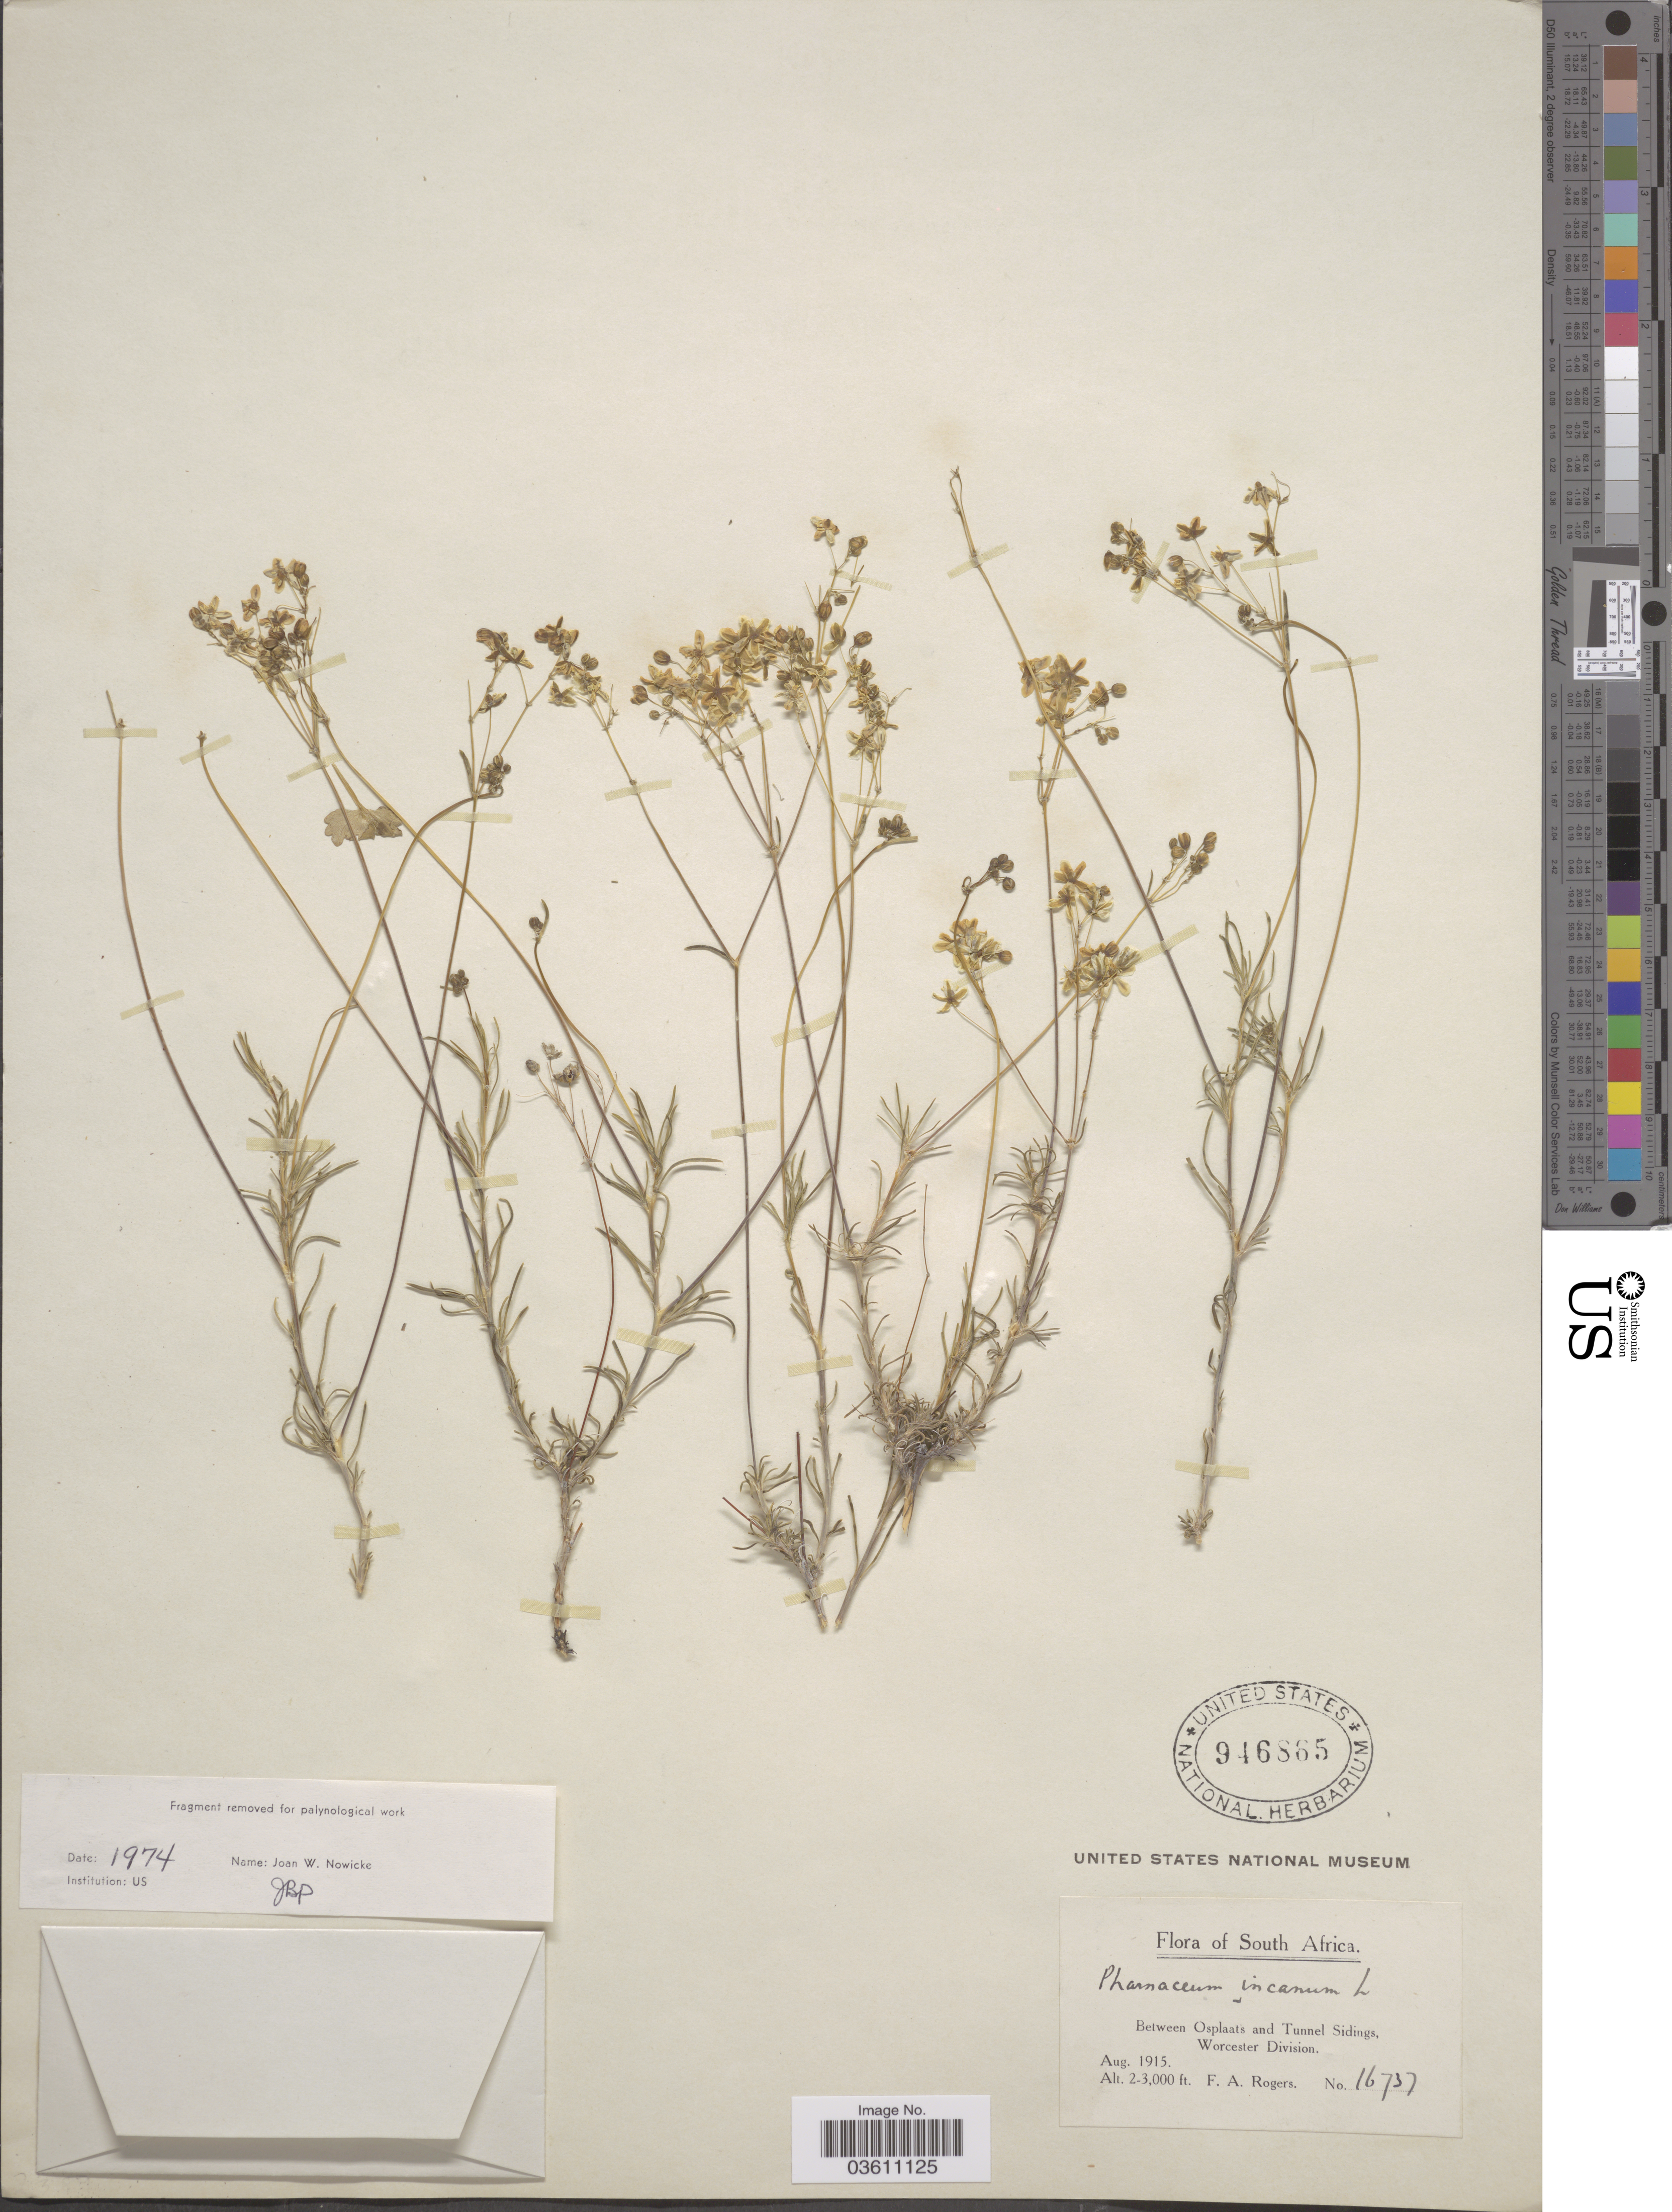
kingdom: Plantae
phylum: Tracheophyta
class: Magnoliopsida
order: Caryophyllales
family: Molluginaceae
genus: Pharnaceum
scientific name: Pharnaceum incanum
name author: L.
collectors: F. A. Rogers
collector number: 16737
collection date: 1915-08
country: South Africa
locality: Between Osplaats and Tunnel Sidings, Worcester Division.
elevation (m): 610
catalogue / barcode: US 946865